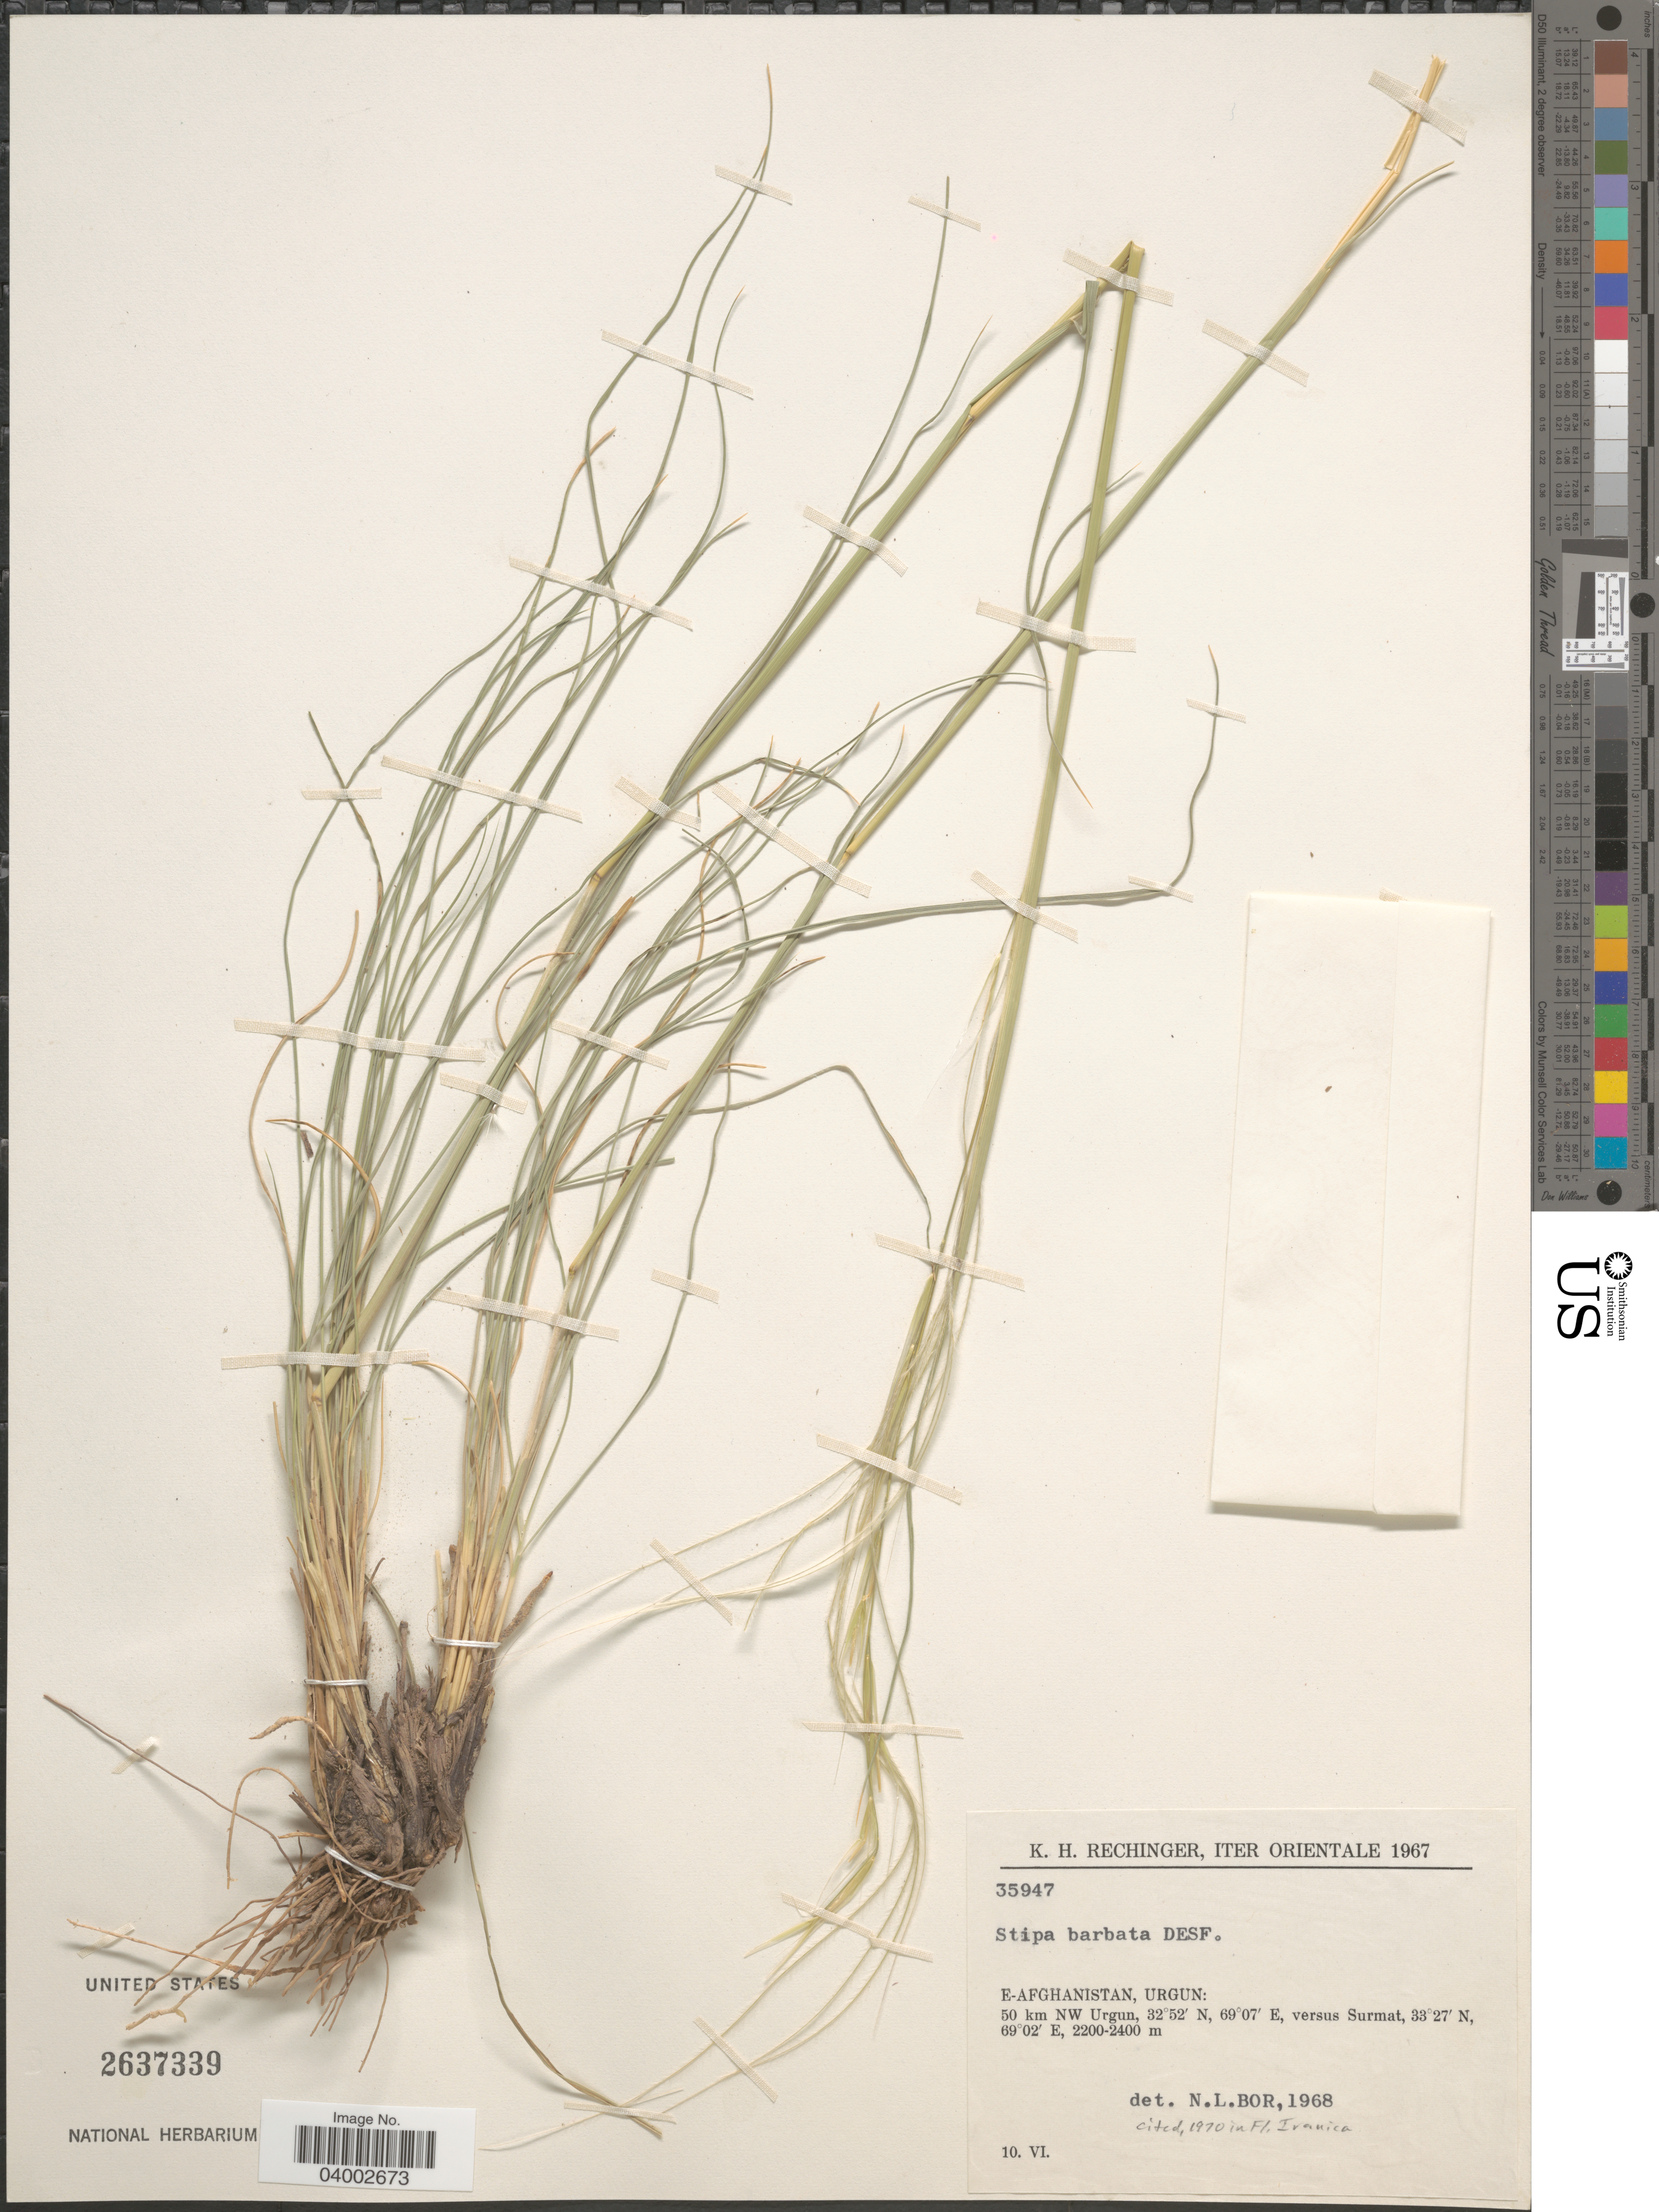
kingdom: Plantae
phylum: Tracheophyta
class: Liliopsida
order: Poales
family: Poaceae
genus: Stipa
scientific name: Stipa barbata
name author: Michx.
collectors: K. H. Rechinger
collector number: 35947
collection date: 1967-06-10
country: Afghanistan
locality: Iter Orientale. E-Afghanistan, Urgun: 50 km NW Urgun, versus Surmat.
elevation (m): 2200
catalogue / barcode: US 2637339